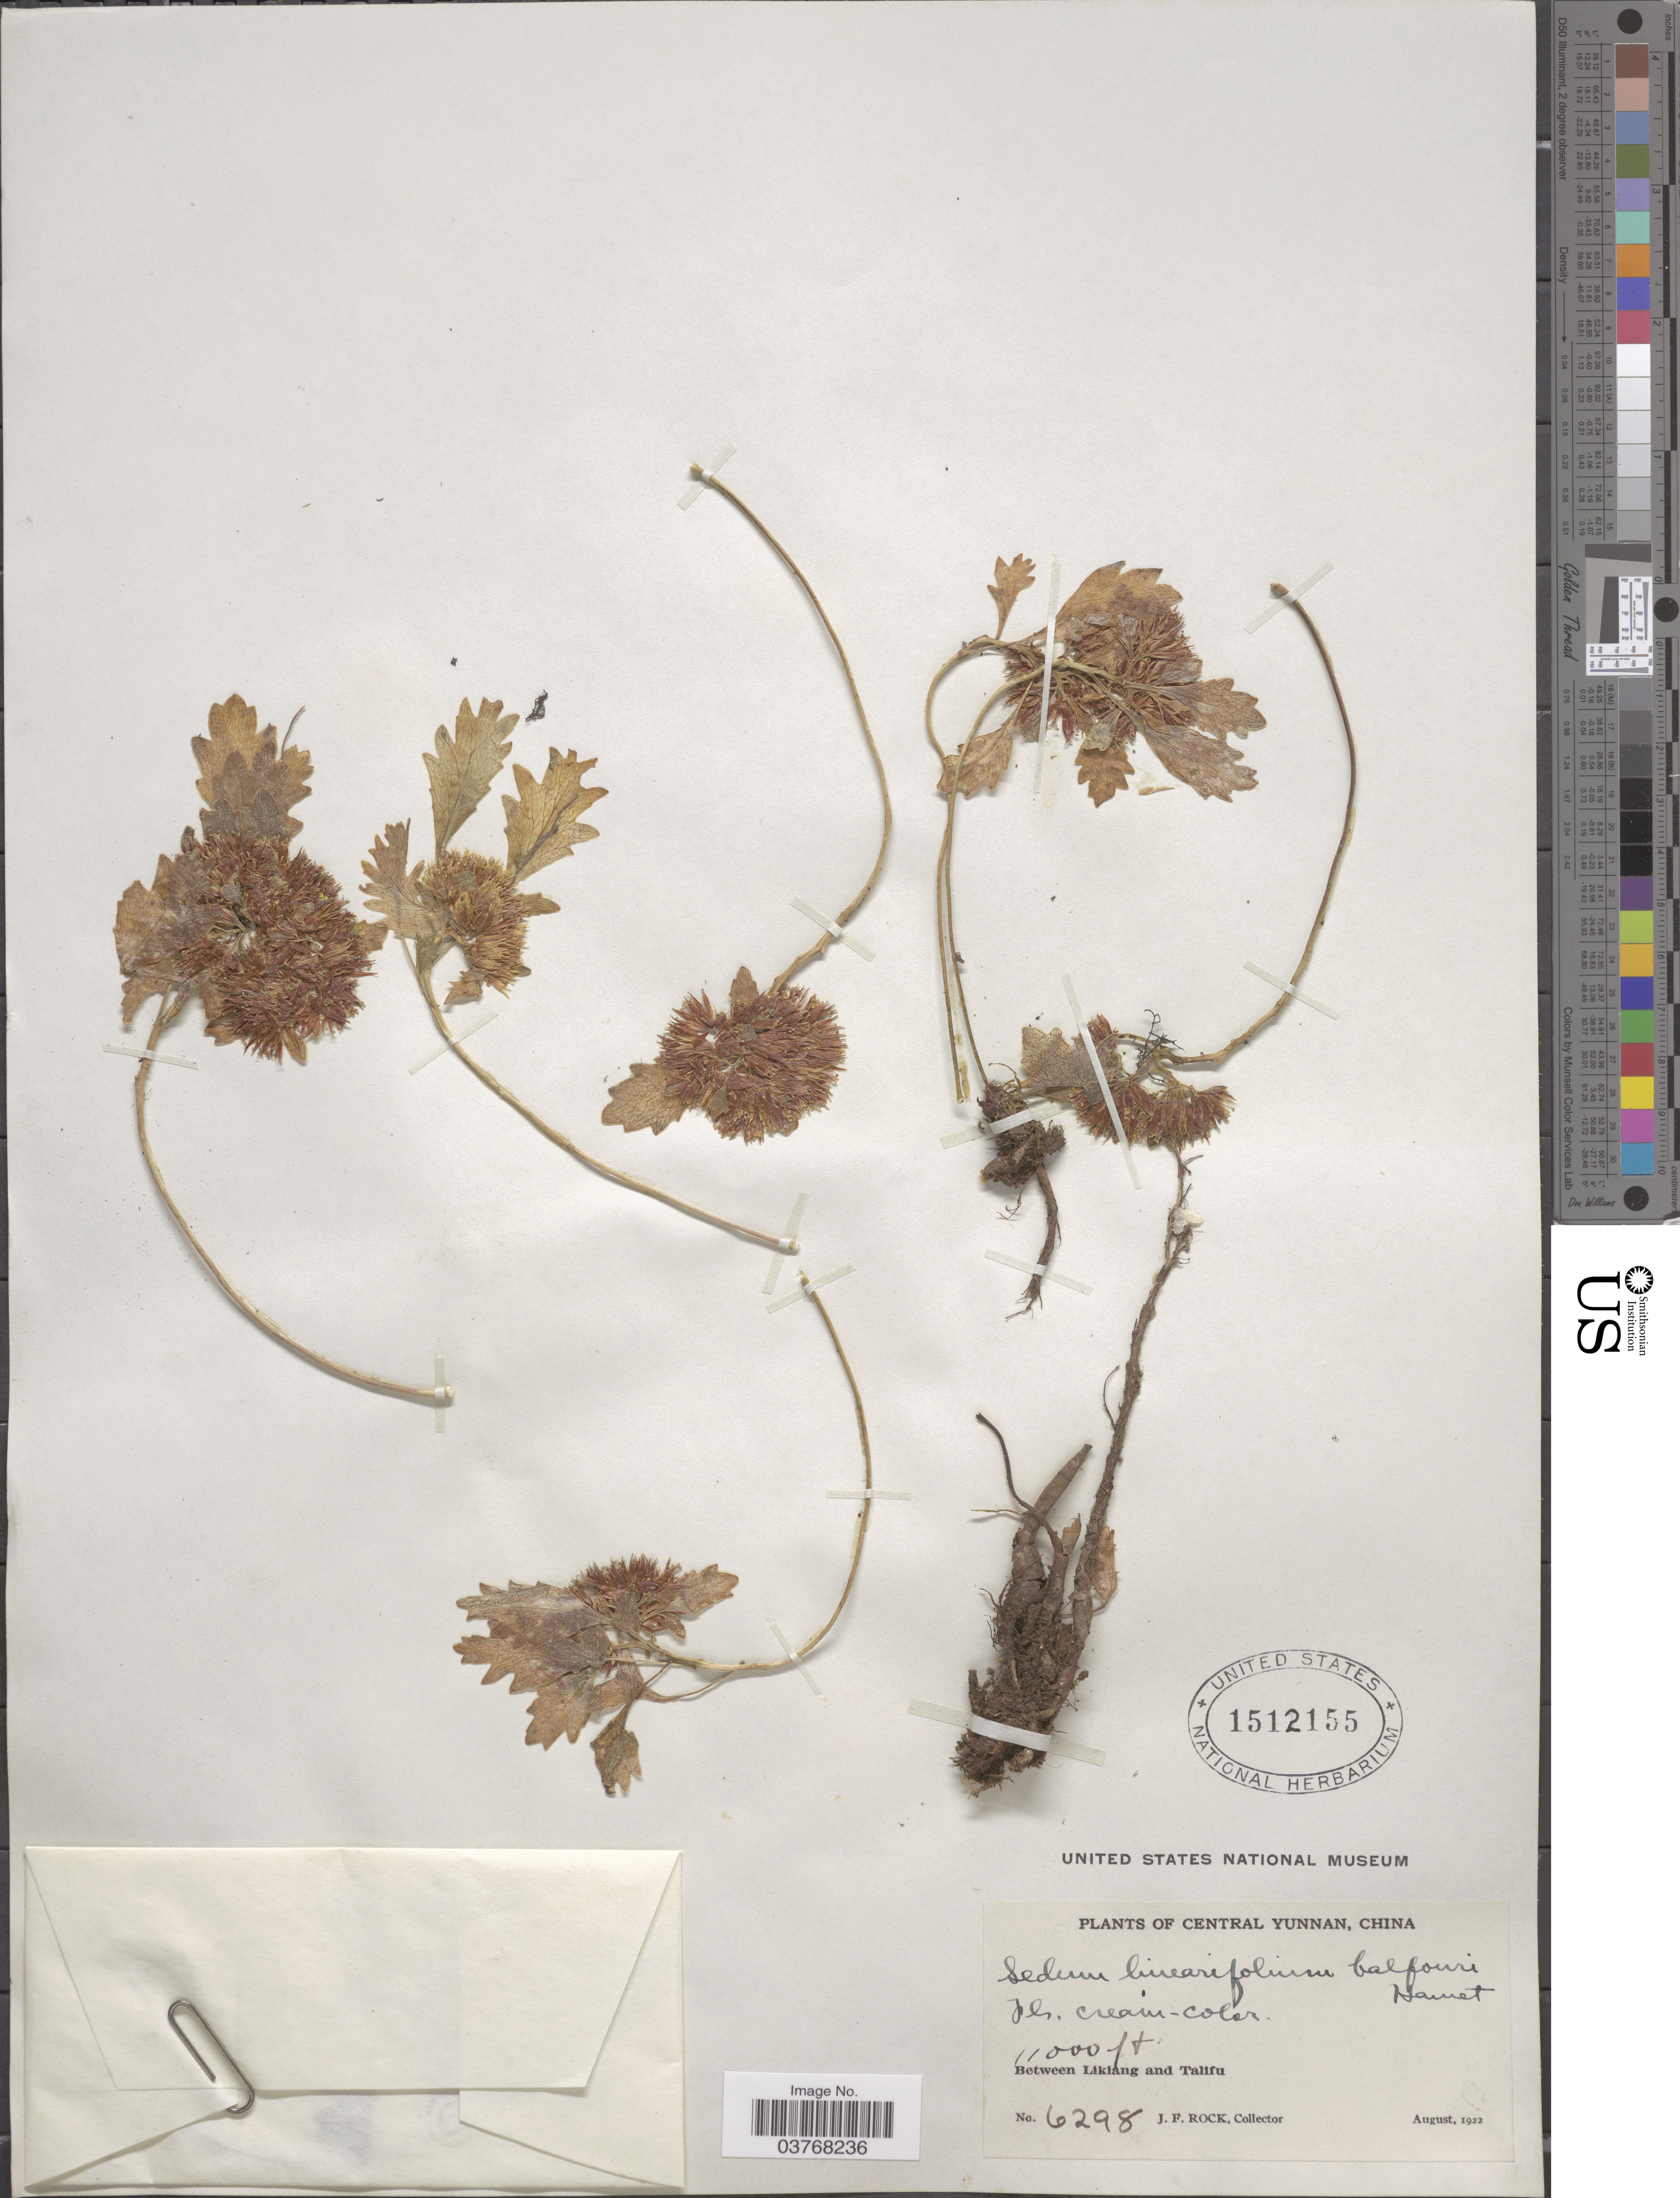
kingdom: Plantae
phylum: Tracheophyta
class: Magnoliopsida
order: Saxifragales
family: Crassulaceae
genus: Rhodiola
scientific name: Rhodiola sinuata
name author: (Royle ex Edgew.) S.H. Fu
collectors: J. Rock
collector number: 6298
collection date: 1922-08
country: China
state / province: Yunnan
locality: Central Yunnan. Between Likiang and Talifu.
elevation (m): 3353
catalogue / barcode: US 1512155